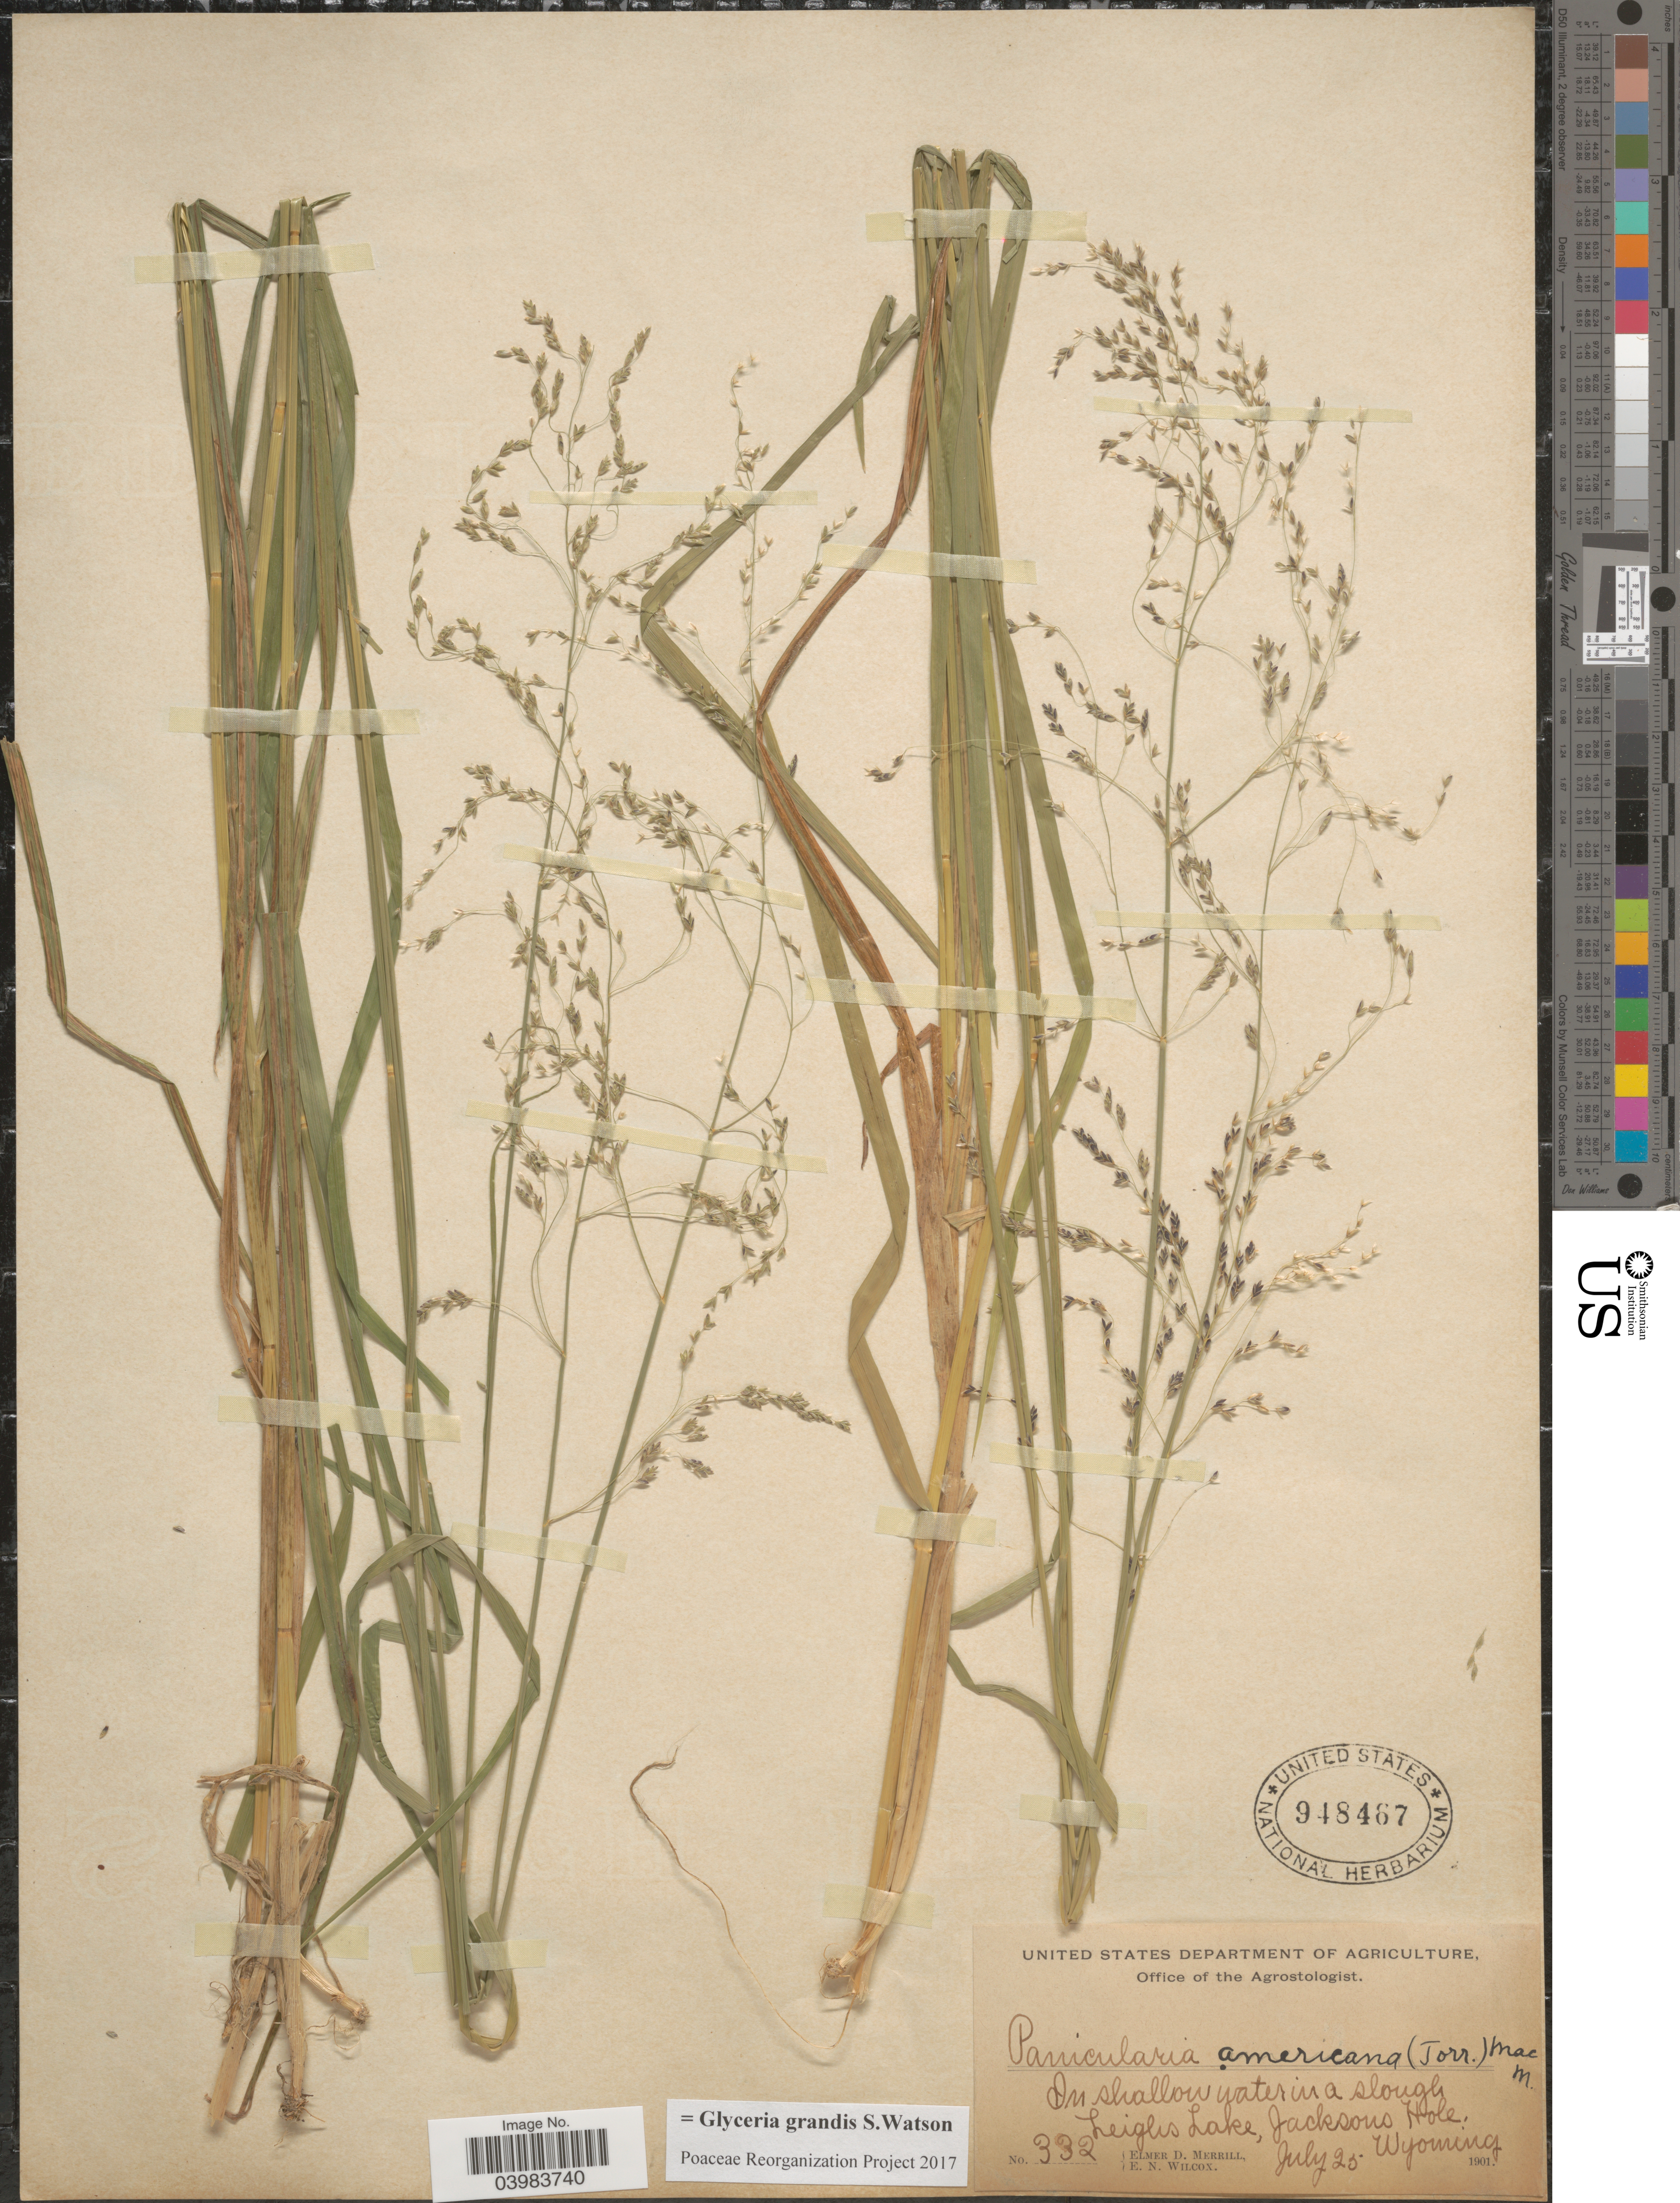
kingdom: Plantae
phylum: Tracheophyta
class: Liliopsida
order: Poales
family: Poaceae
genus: Glyceria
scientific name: Glyceria grandis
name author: S. Watson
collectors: E. D. Merrill & E. Wilcox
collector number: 332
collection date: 1901-07-25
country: United States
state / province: Wyoming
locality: Leighs Lake, Jacksons Hole.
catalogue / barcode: US 948467